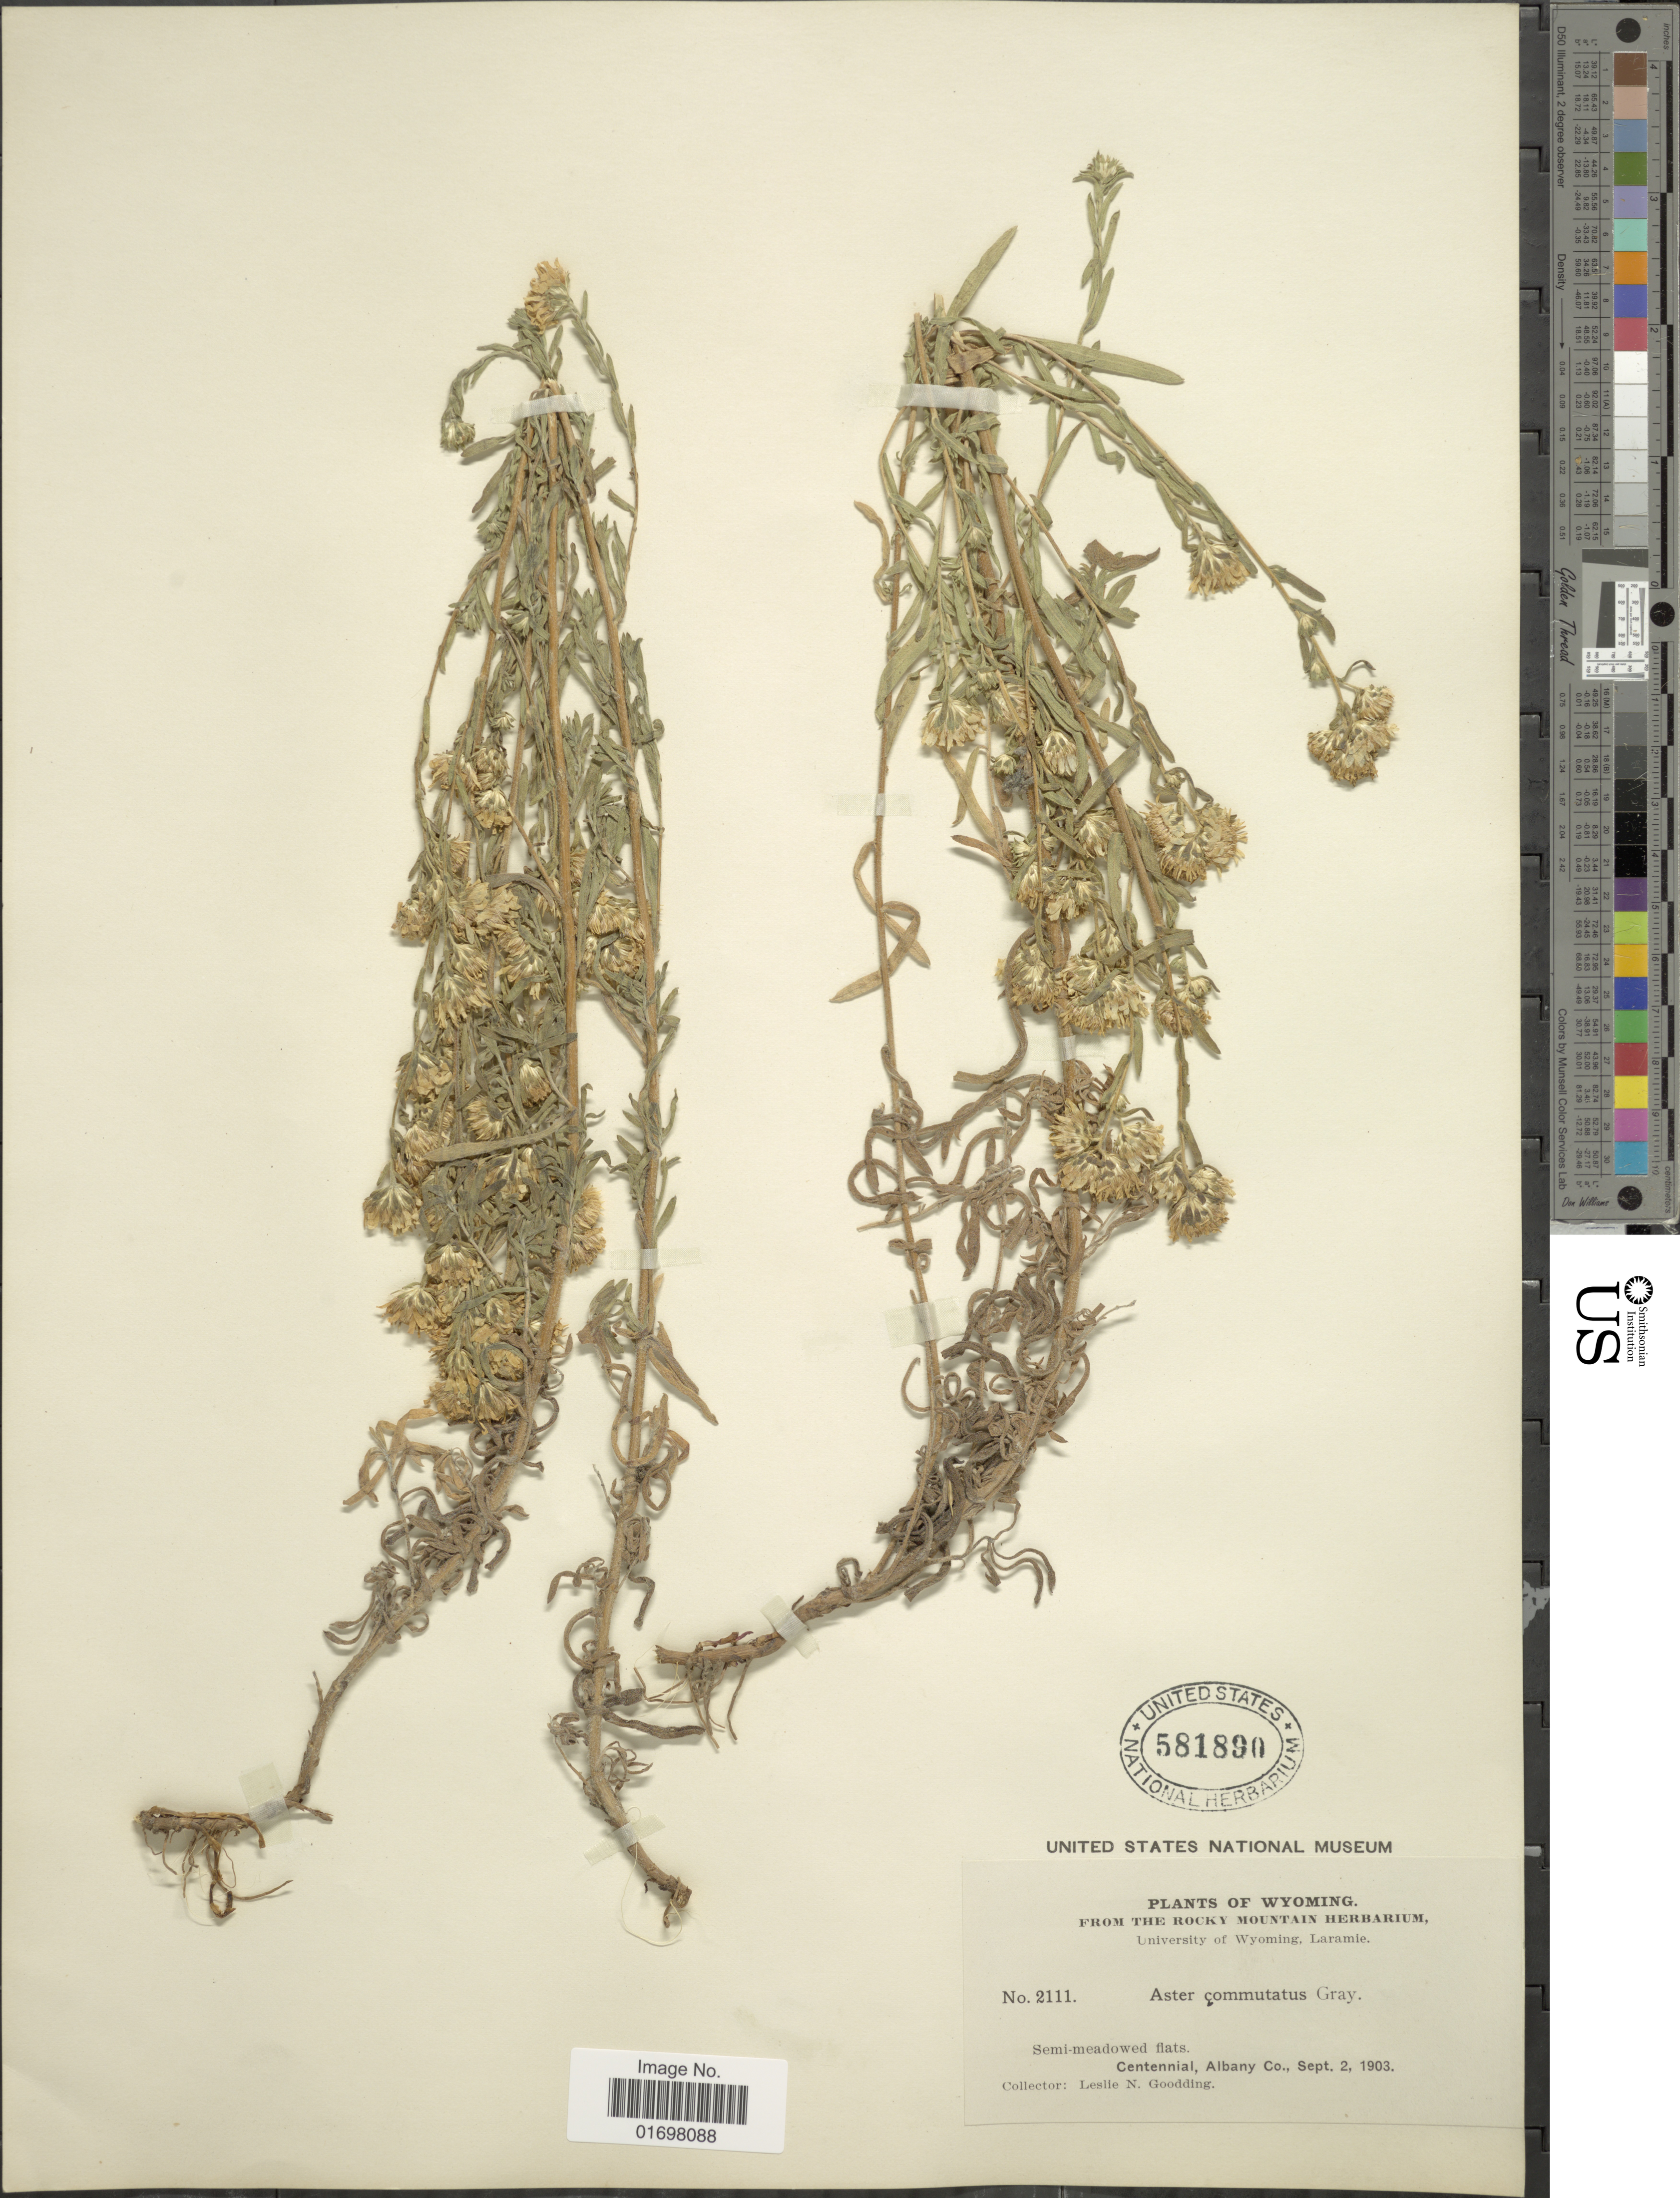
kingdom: Plantae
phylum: Tracheophyta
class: Magnoliopsida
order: Asterales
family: Asteraceae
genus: Symphyotrichum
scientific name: Symphyotrichum falcatum var. commutatum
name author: (Torr. & A. Gray) G.L. Nesom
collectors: L. N. Goodding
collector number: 2111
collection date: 1903-09-02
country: United States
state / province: Wyoming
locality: Wyoming, Centennial, Albany Co.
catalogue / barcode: US 581890